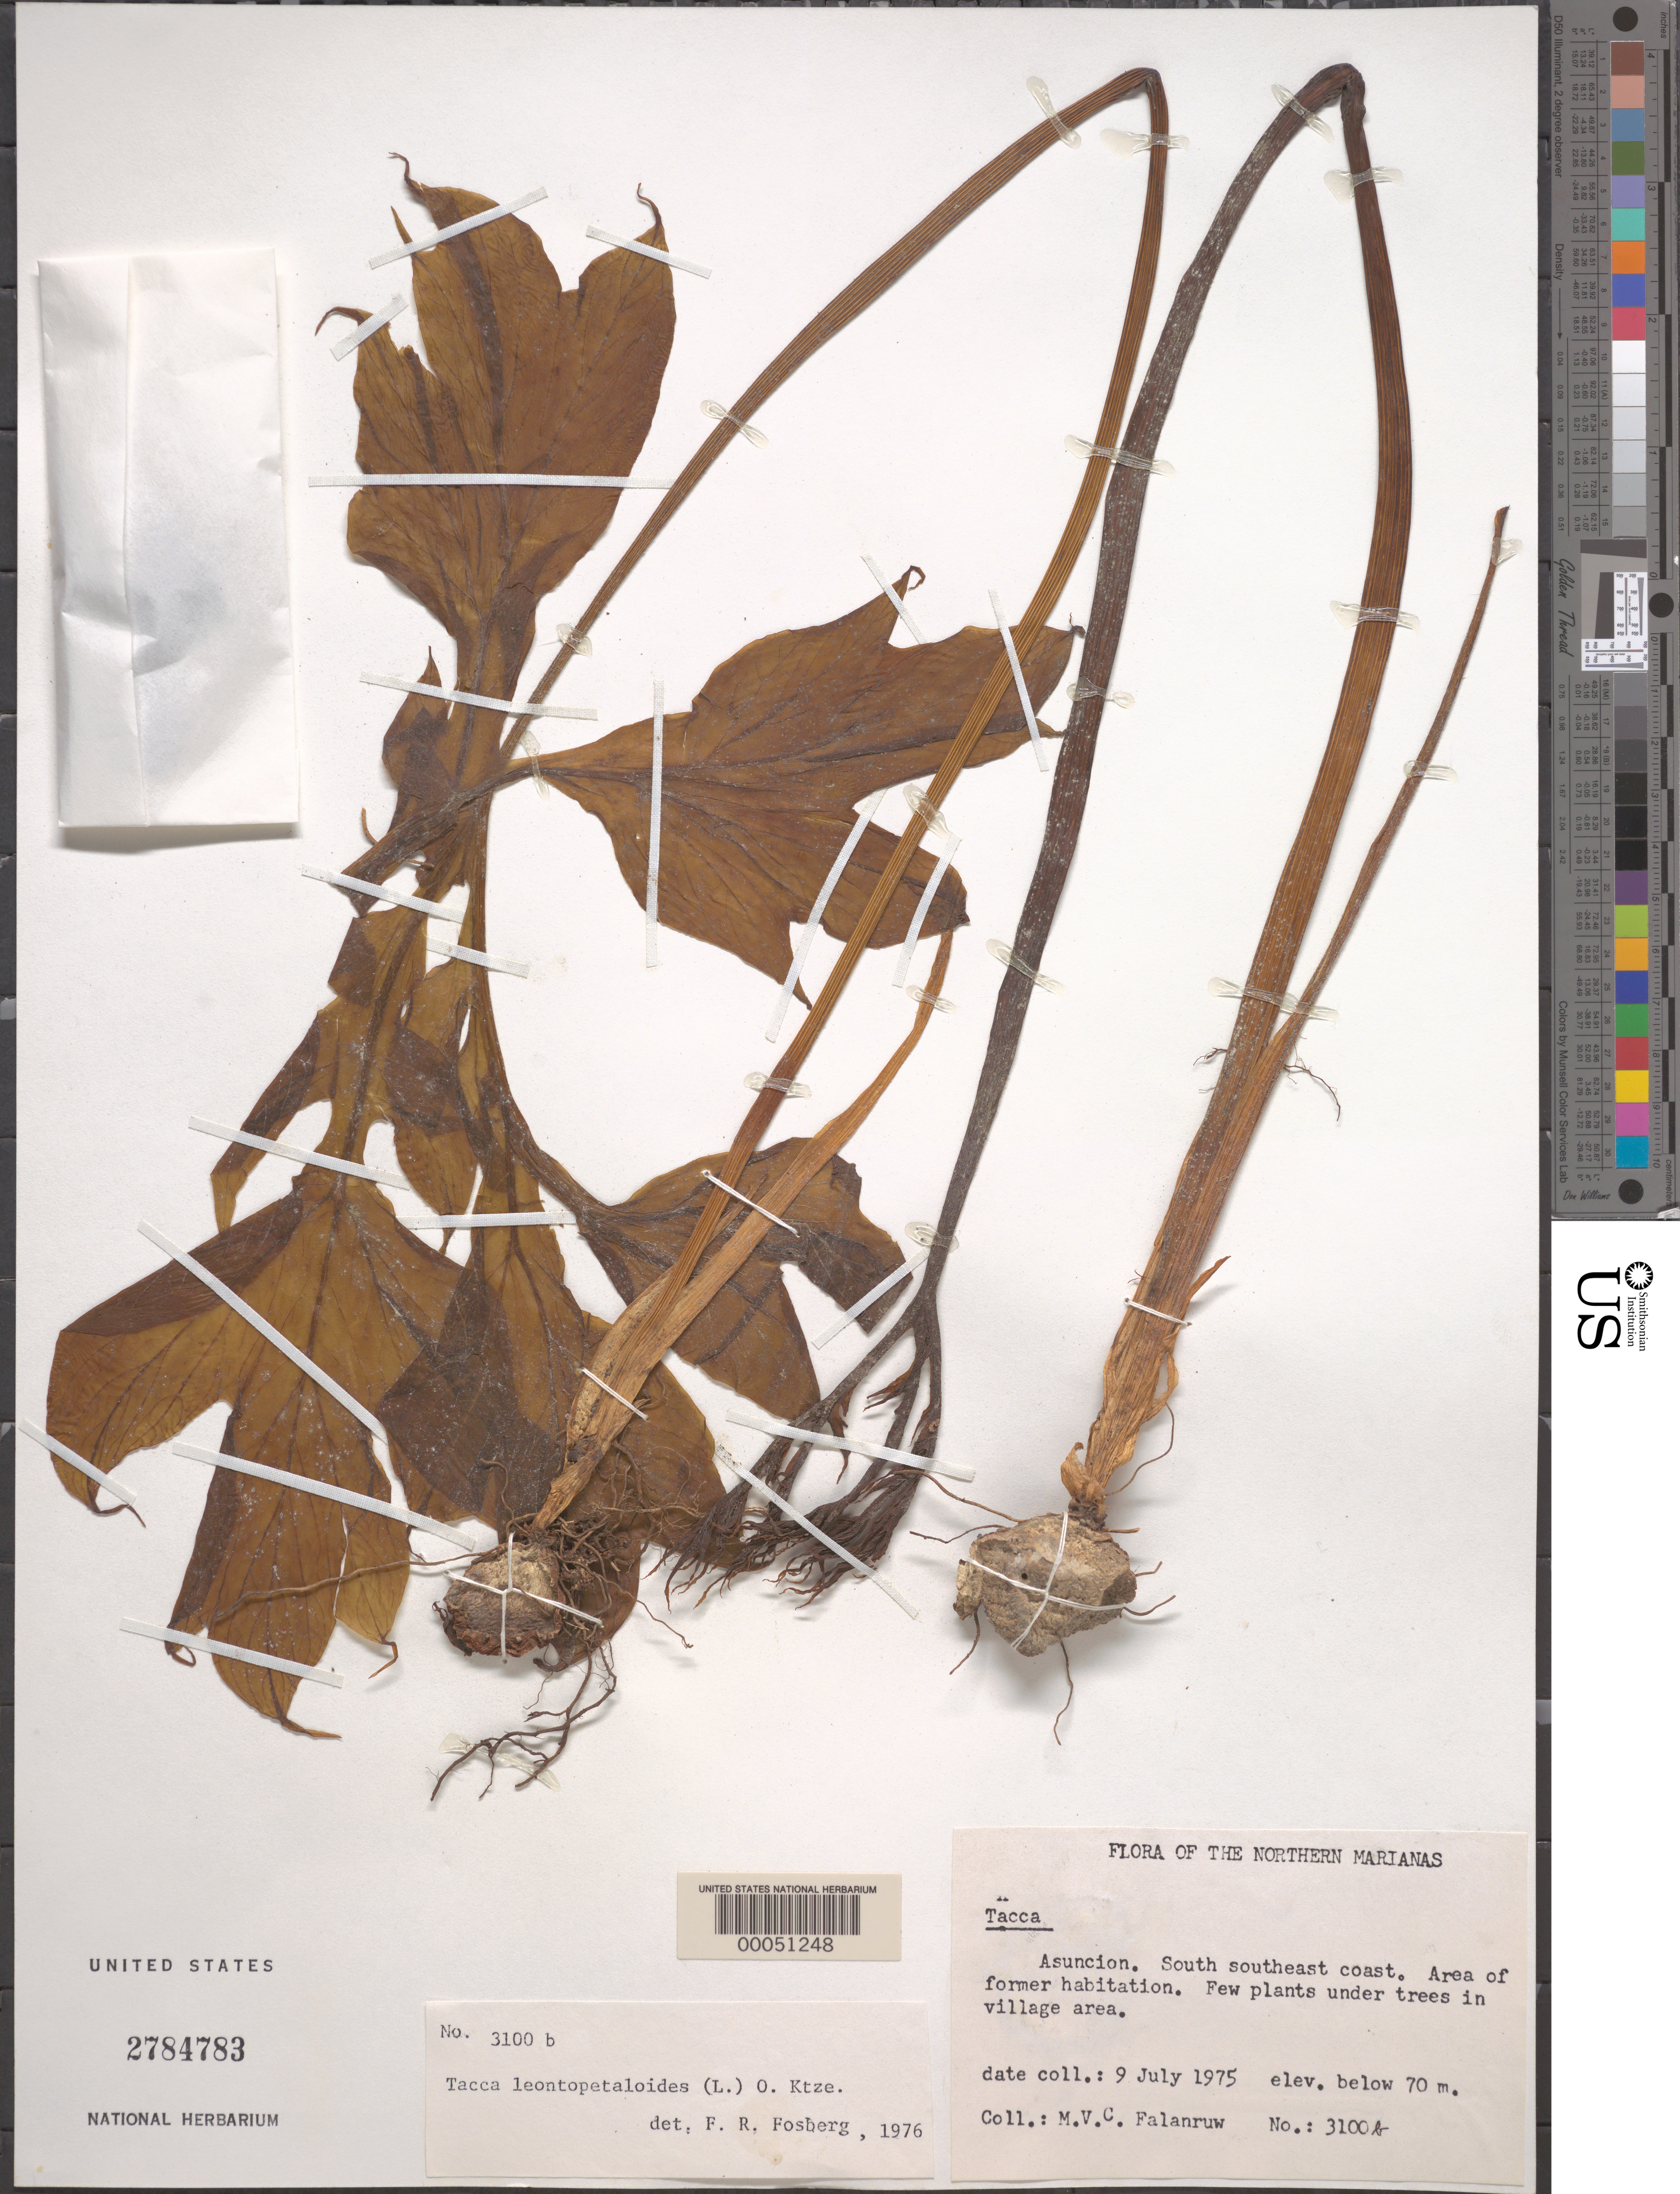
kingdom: Plantae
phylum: Tracheophyta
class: Liliopsida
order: Dioscoreales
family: Dioscoreaceae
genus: Tacca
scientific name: Tacca leontopetaloides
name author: (L.) Kuntze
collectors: M. V. Falanruw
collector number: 3100 B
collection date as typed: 09 Jul 1975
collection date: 1975-07-09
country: Northern Mariana Islands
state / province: Northern Islands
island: Asuncion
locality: Sse coast, area of former habitation.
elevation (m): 0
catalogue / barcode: US 2784783